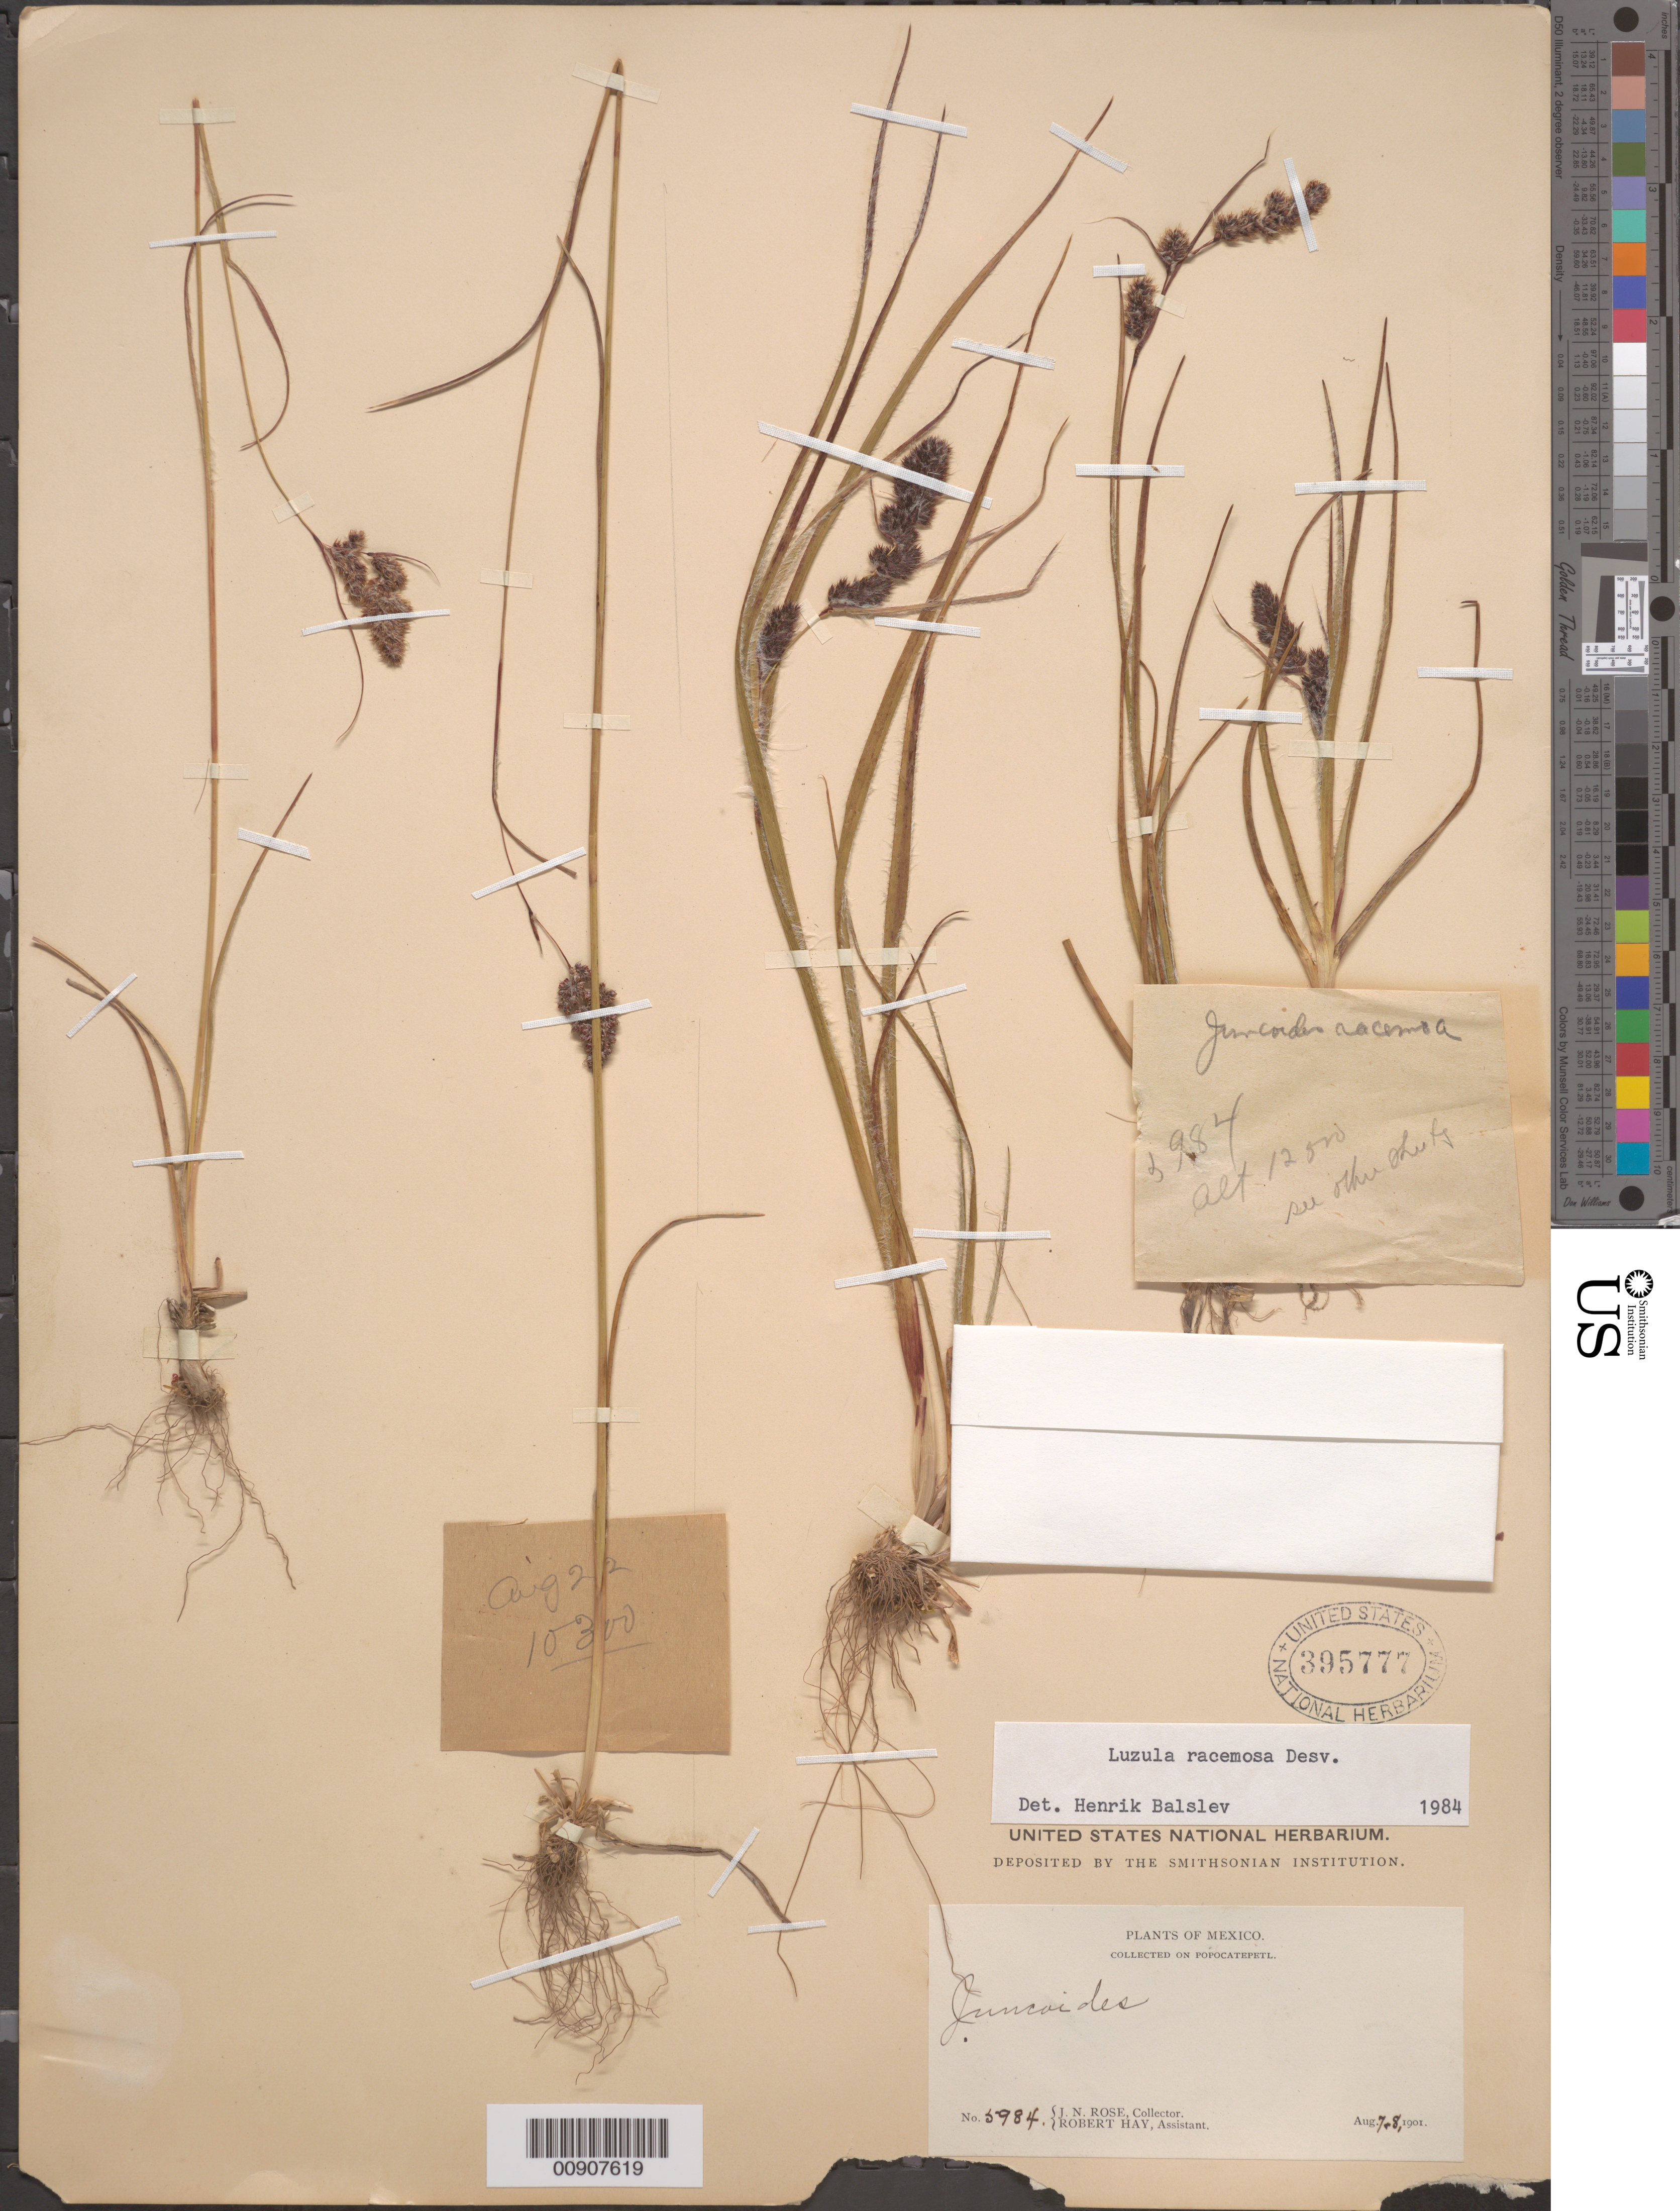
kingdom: Plantae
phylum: Tracheophyta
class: Liliopsida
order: Poales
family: Juncaceae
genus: Luzula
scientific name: Luzula racemosa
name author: Desv.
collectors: J. N. Rose & R. Hay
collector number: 5984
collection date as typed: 07 Aug 1901 to 08 Aug 1901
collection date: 1901-08-07/1901-08-08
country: Mexico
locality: Popocatepetl.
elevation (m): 3810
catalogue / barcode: US 395777